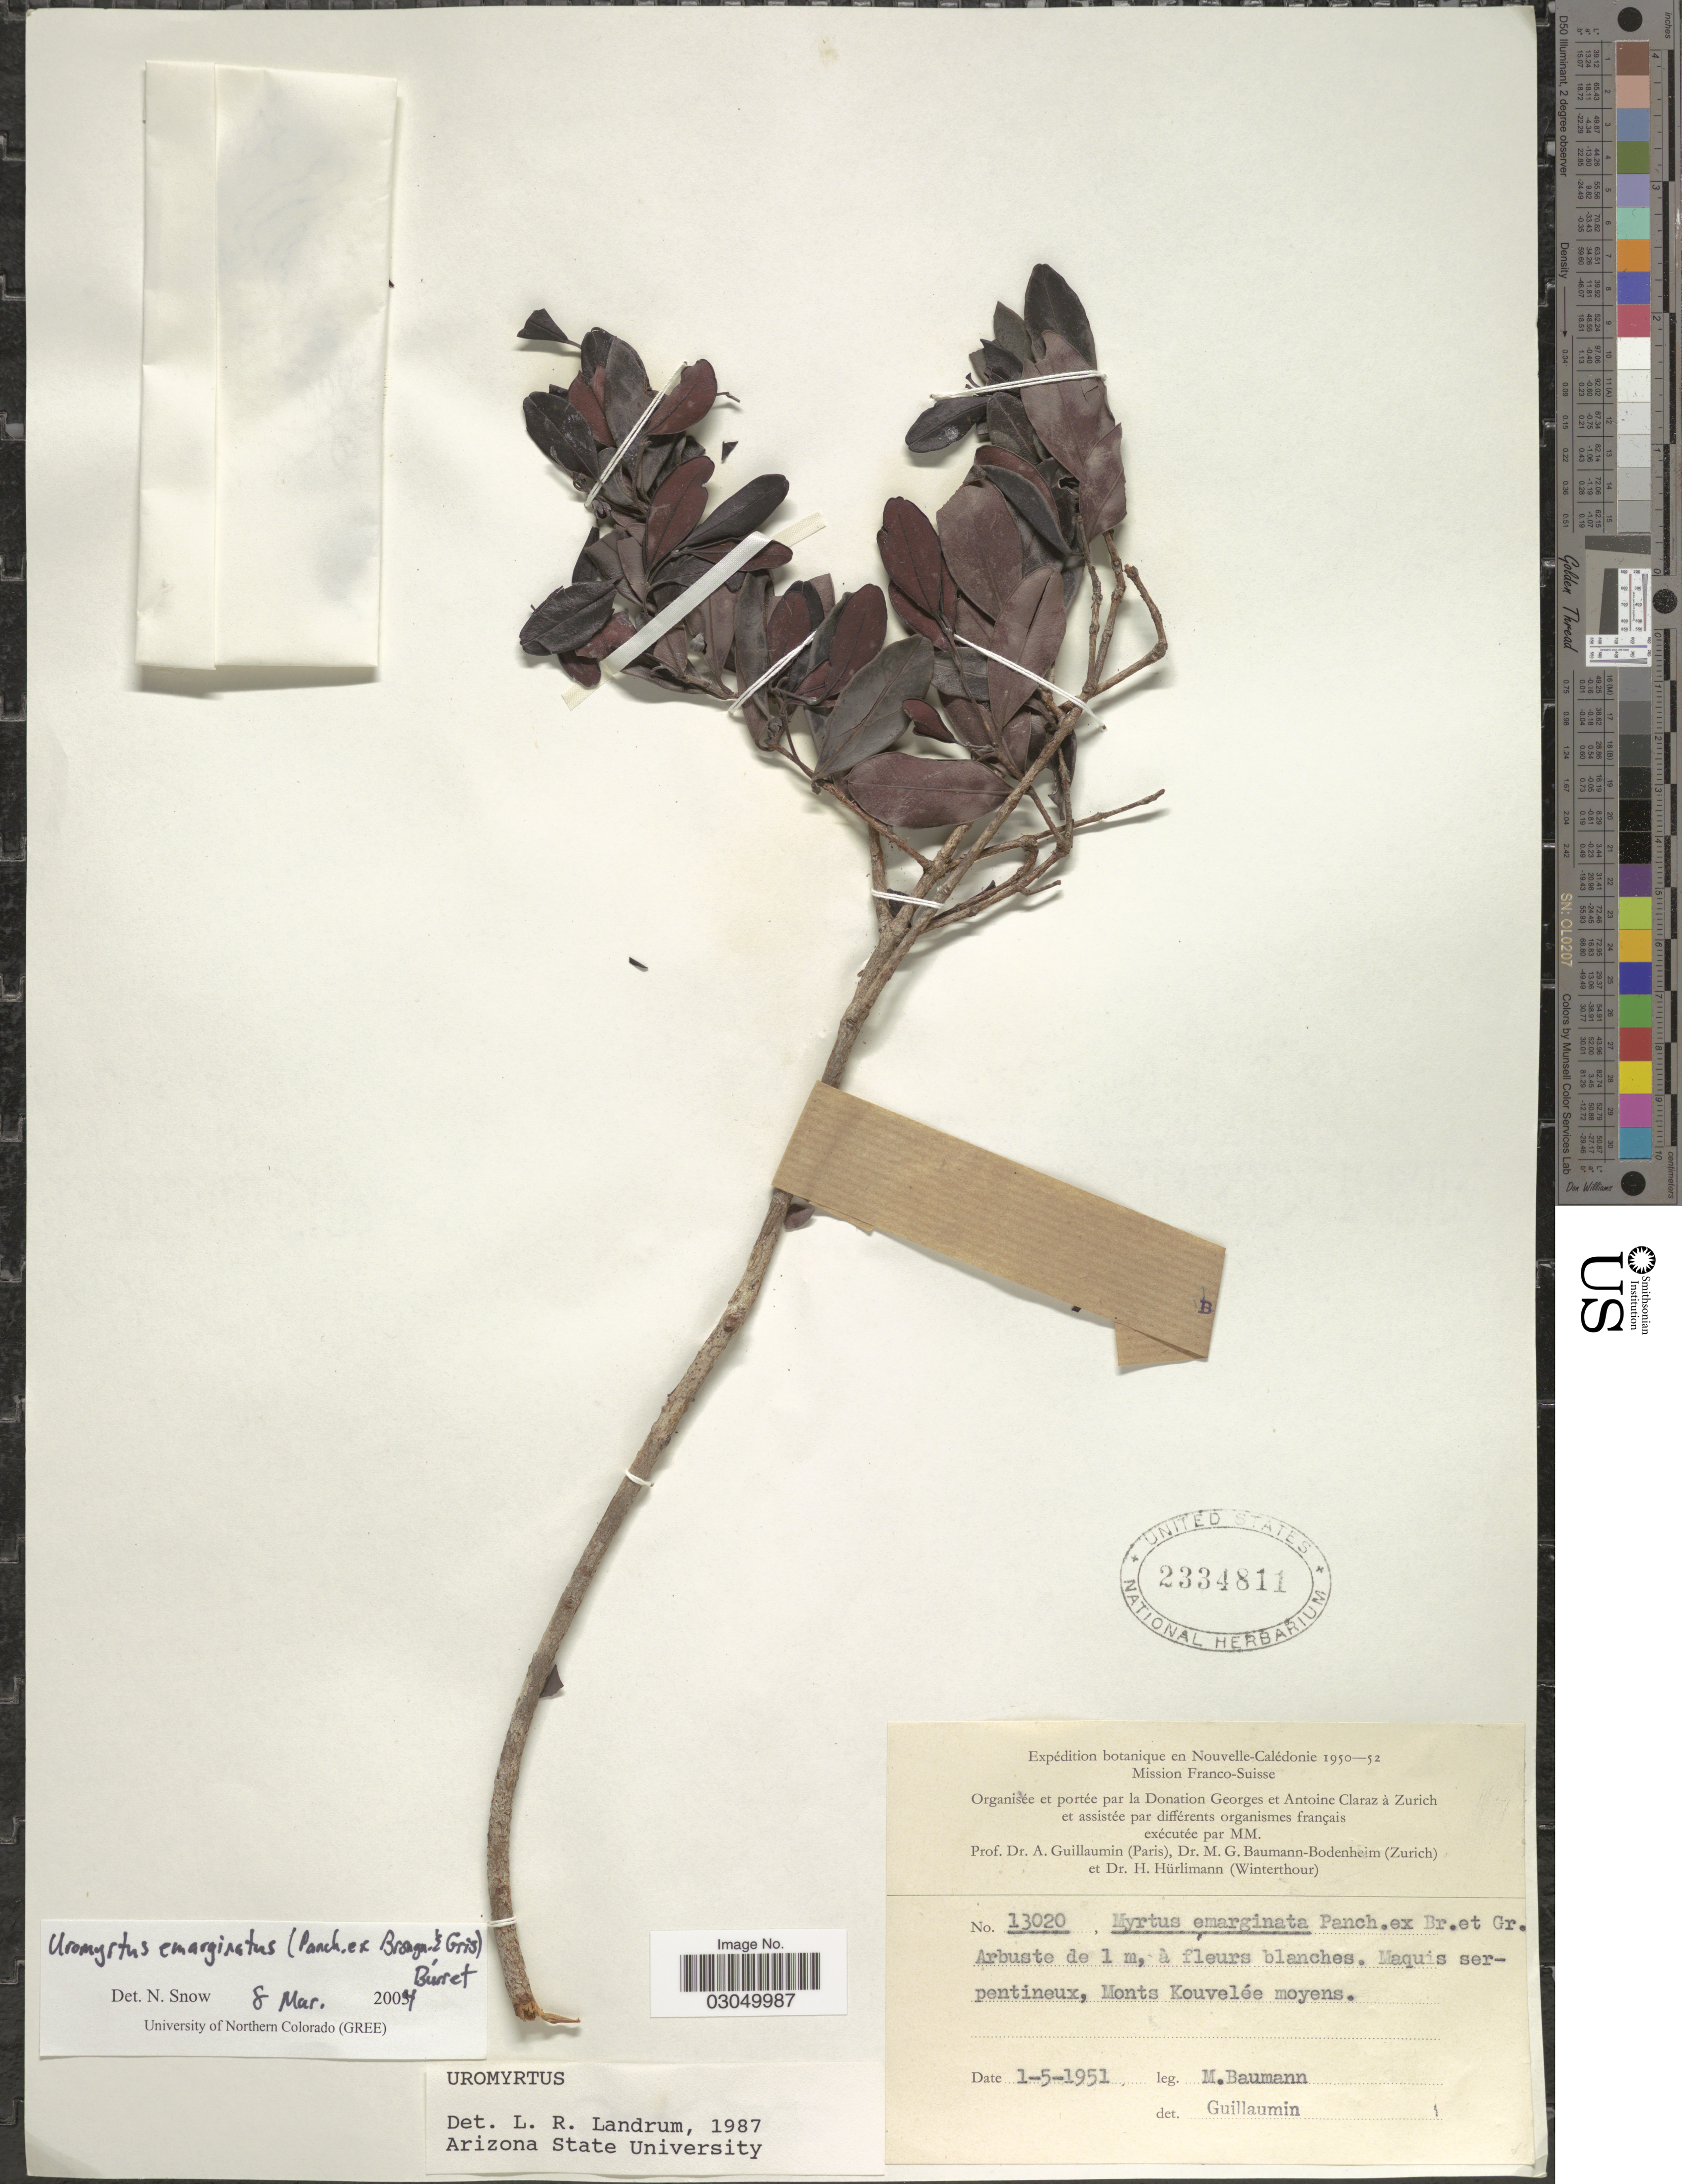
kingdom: Plantae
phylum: Tracheophyta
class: Magnoliopsida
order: Myrtales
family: Myrtaceae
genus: Uromyrtus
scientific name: Uromyrtus emarginata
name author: (Pancher ex Baker f.) Burret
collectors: M. Baumann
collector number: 13020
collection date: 1951-05-01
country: New Caledonia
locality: En Nouvelle-Calédonie. Maquis serpentineux, Monts Kouvelée moyens.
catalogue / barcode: US 2334811